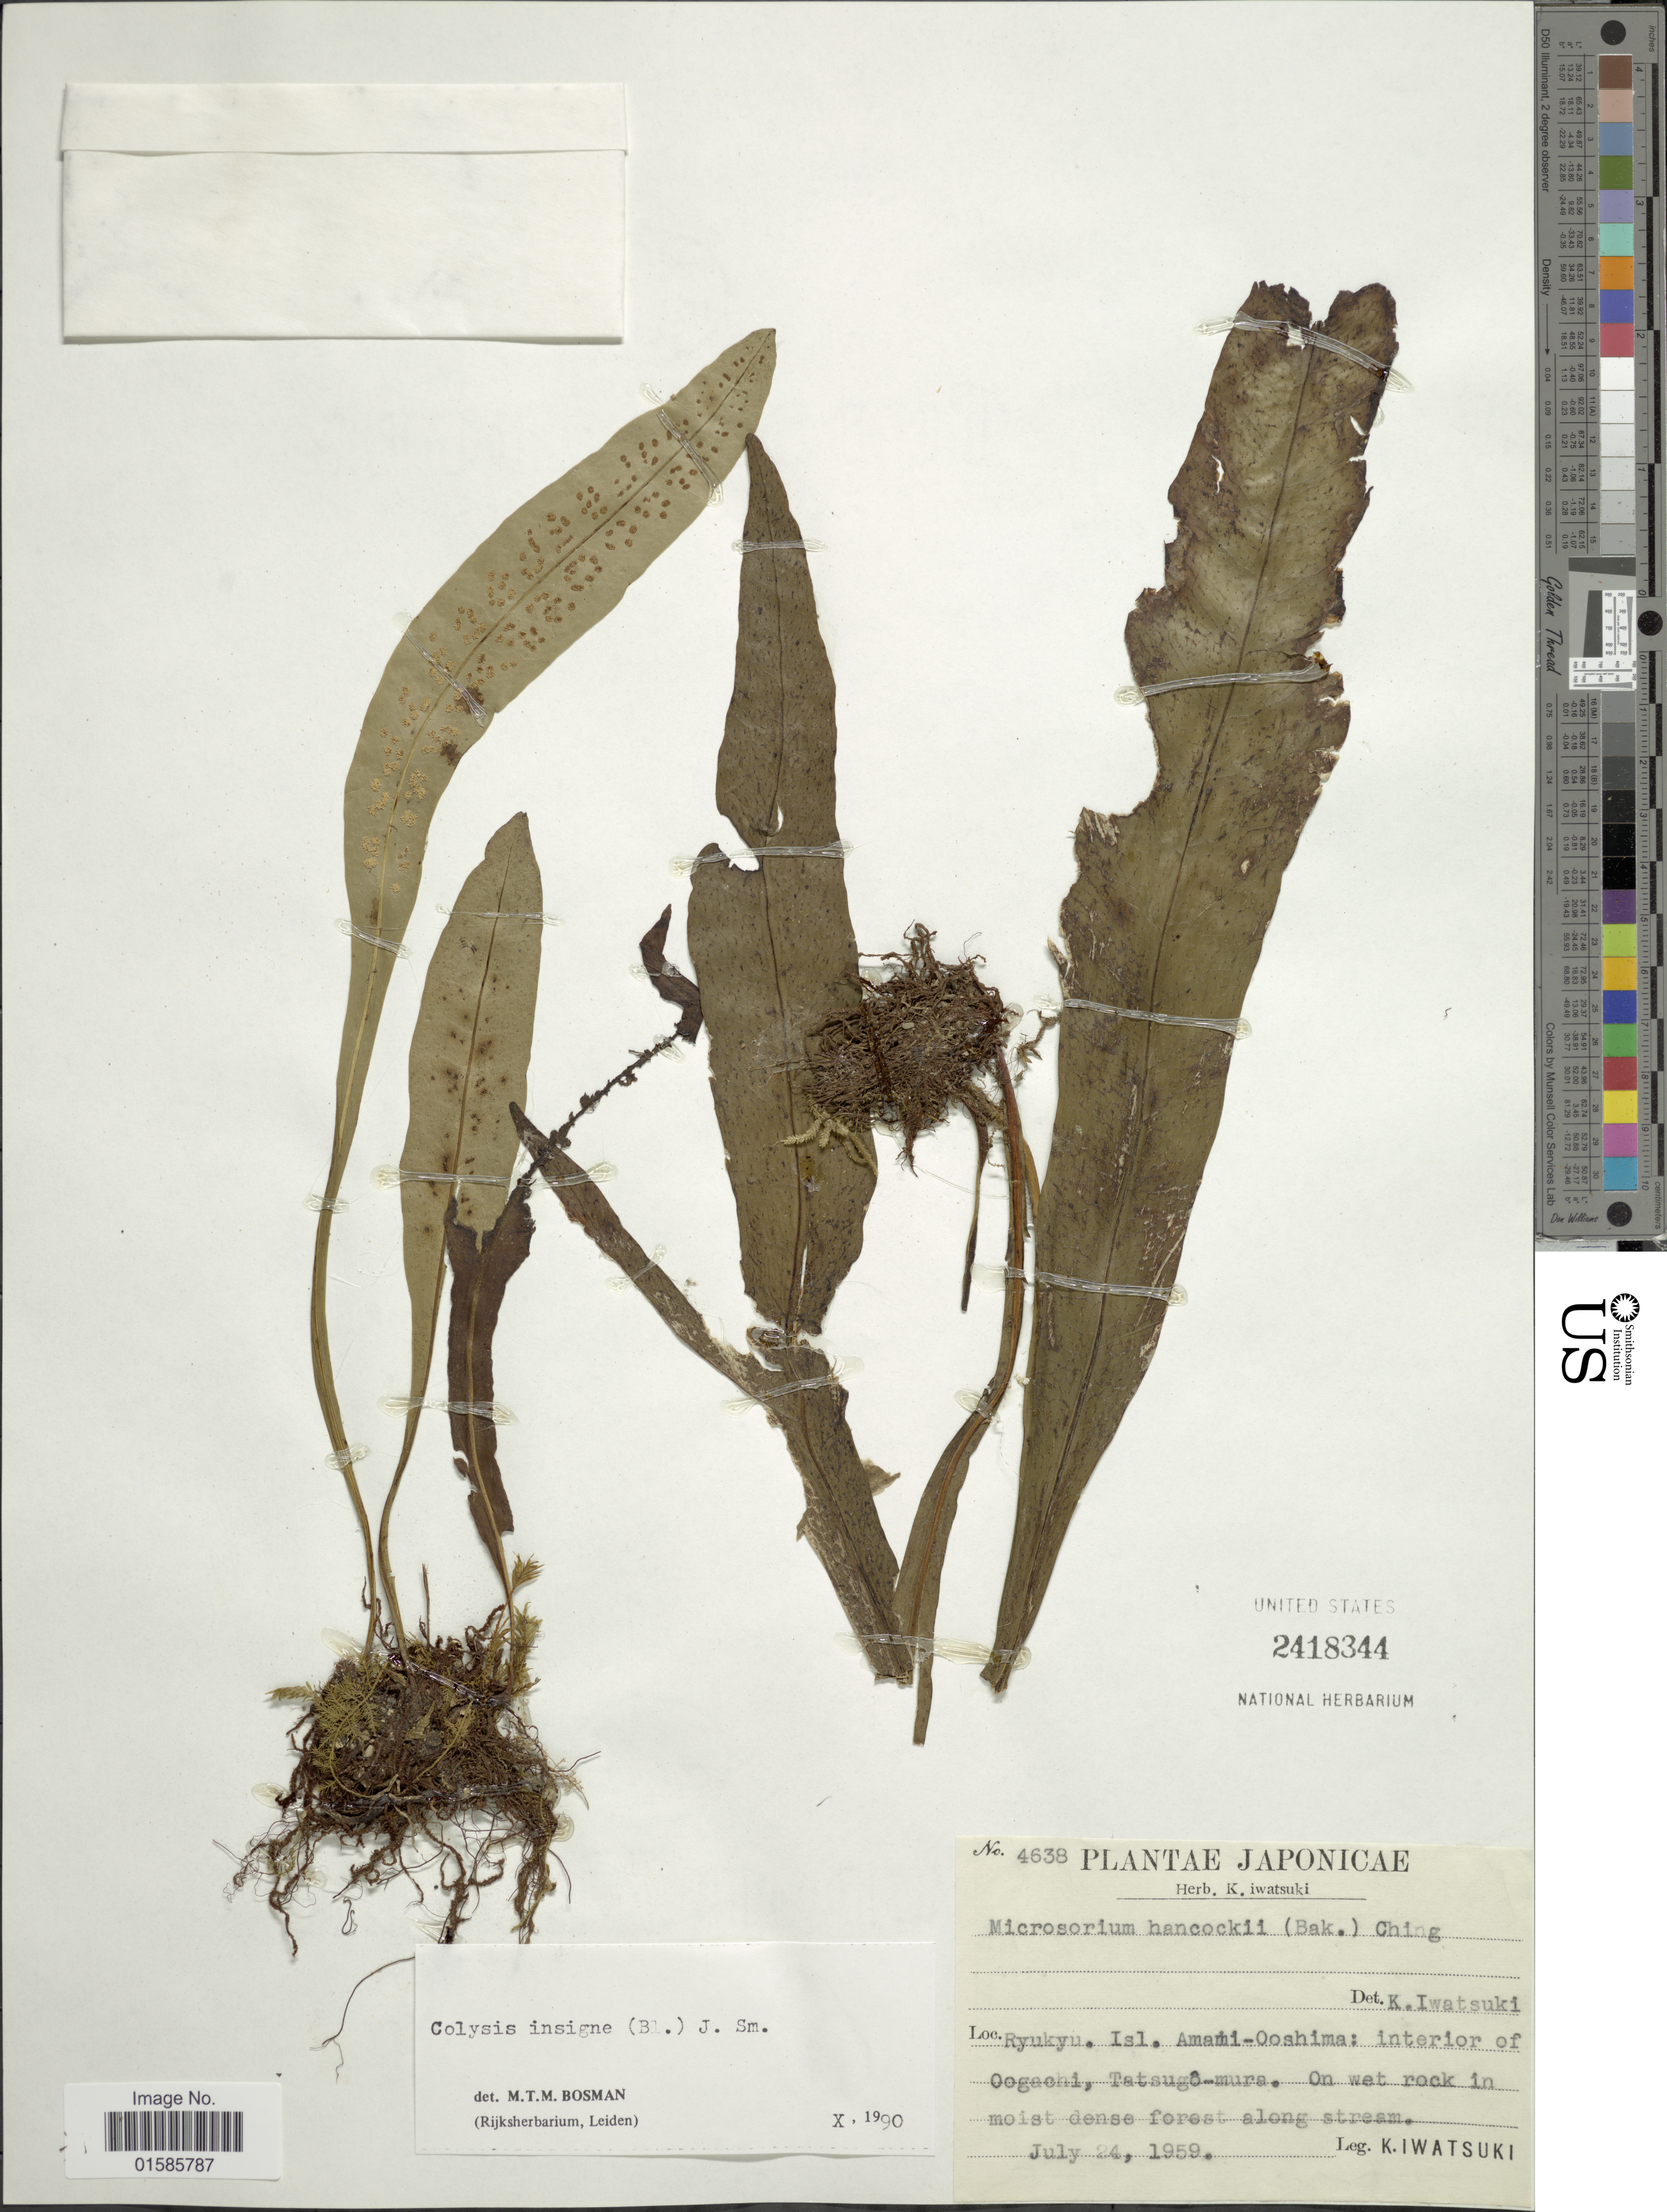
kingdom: Plantae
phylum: Tracheophyta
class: Polypodiopsida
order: Polypodiales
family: Polypodiaceae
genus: Microsorum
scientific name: Microsorum insigne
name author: (Blume) Copel.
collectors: K. Iwatsuki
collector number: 4638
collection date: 1959-07-24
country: Japan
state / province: Okinawa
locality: Ryukyu Isl Amami-Ooshima: interior of Oogachi, Tatsugô-mura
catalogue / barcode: US 2418344